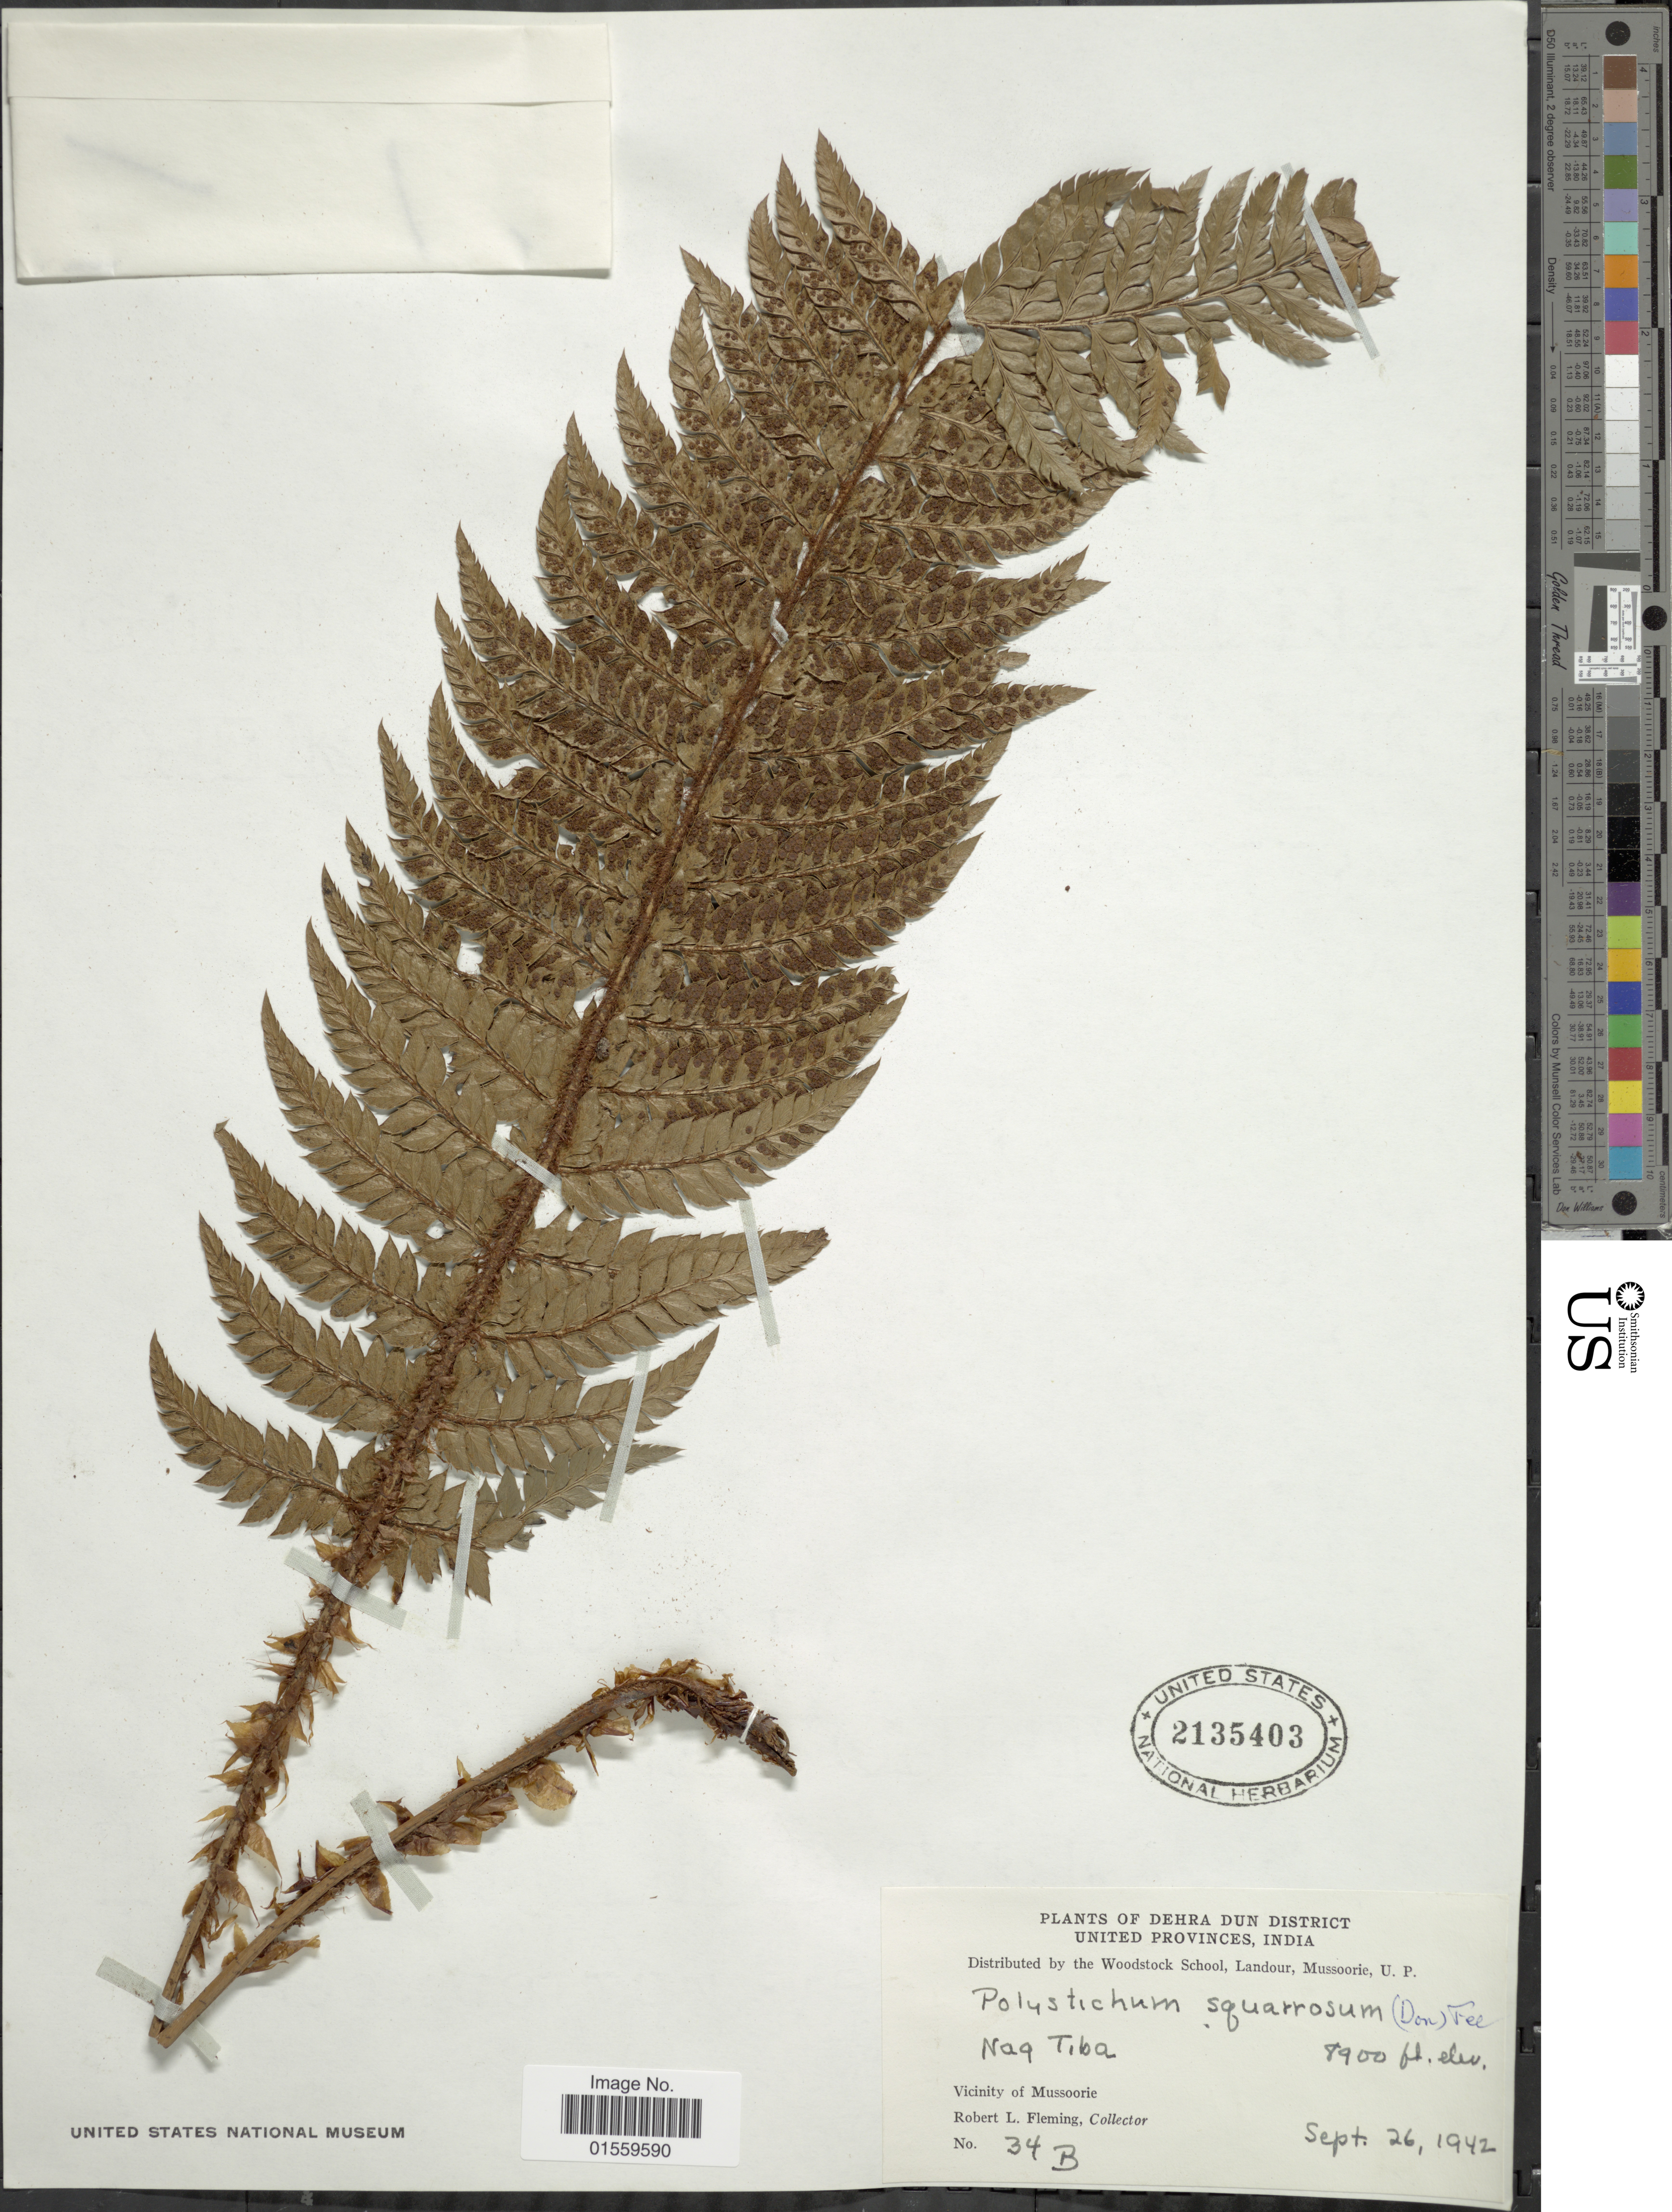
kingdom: Plantae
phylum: Tracheophyta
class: Polypodiopsida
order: Polypodiales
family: Dryopteridaceae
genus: Polystichum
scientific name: Polystichum squarrosum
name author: (D. Don) Fée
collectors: R. Fleming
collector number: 34B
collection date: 1942-09-26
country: India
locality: Dehra Dun District, United Provinces, India, Vicinity of Mussoorie.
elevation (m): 2713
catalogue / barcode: US 2135403